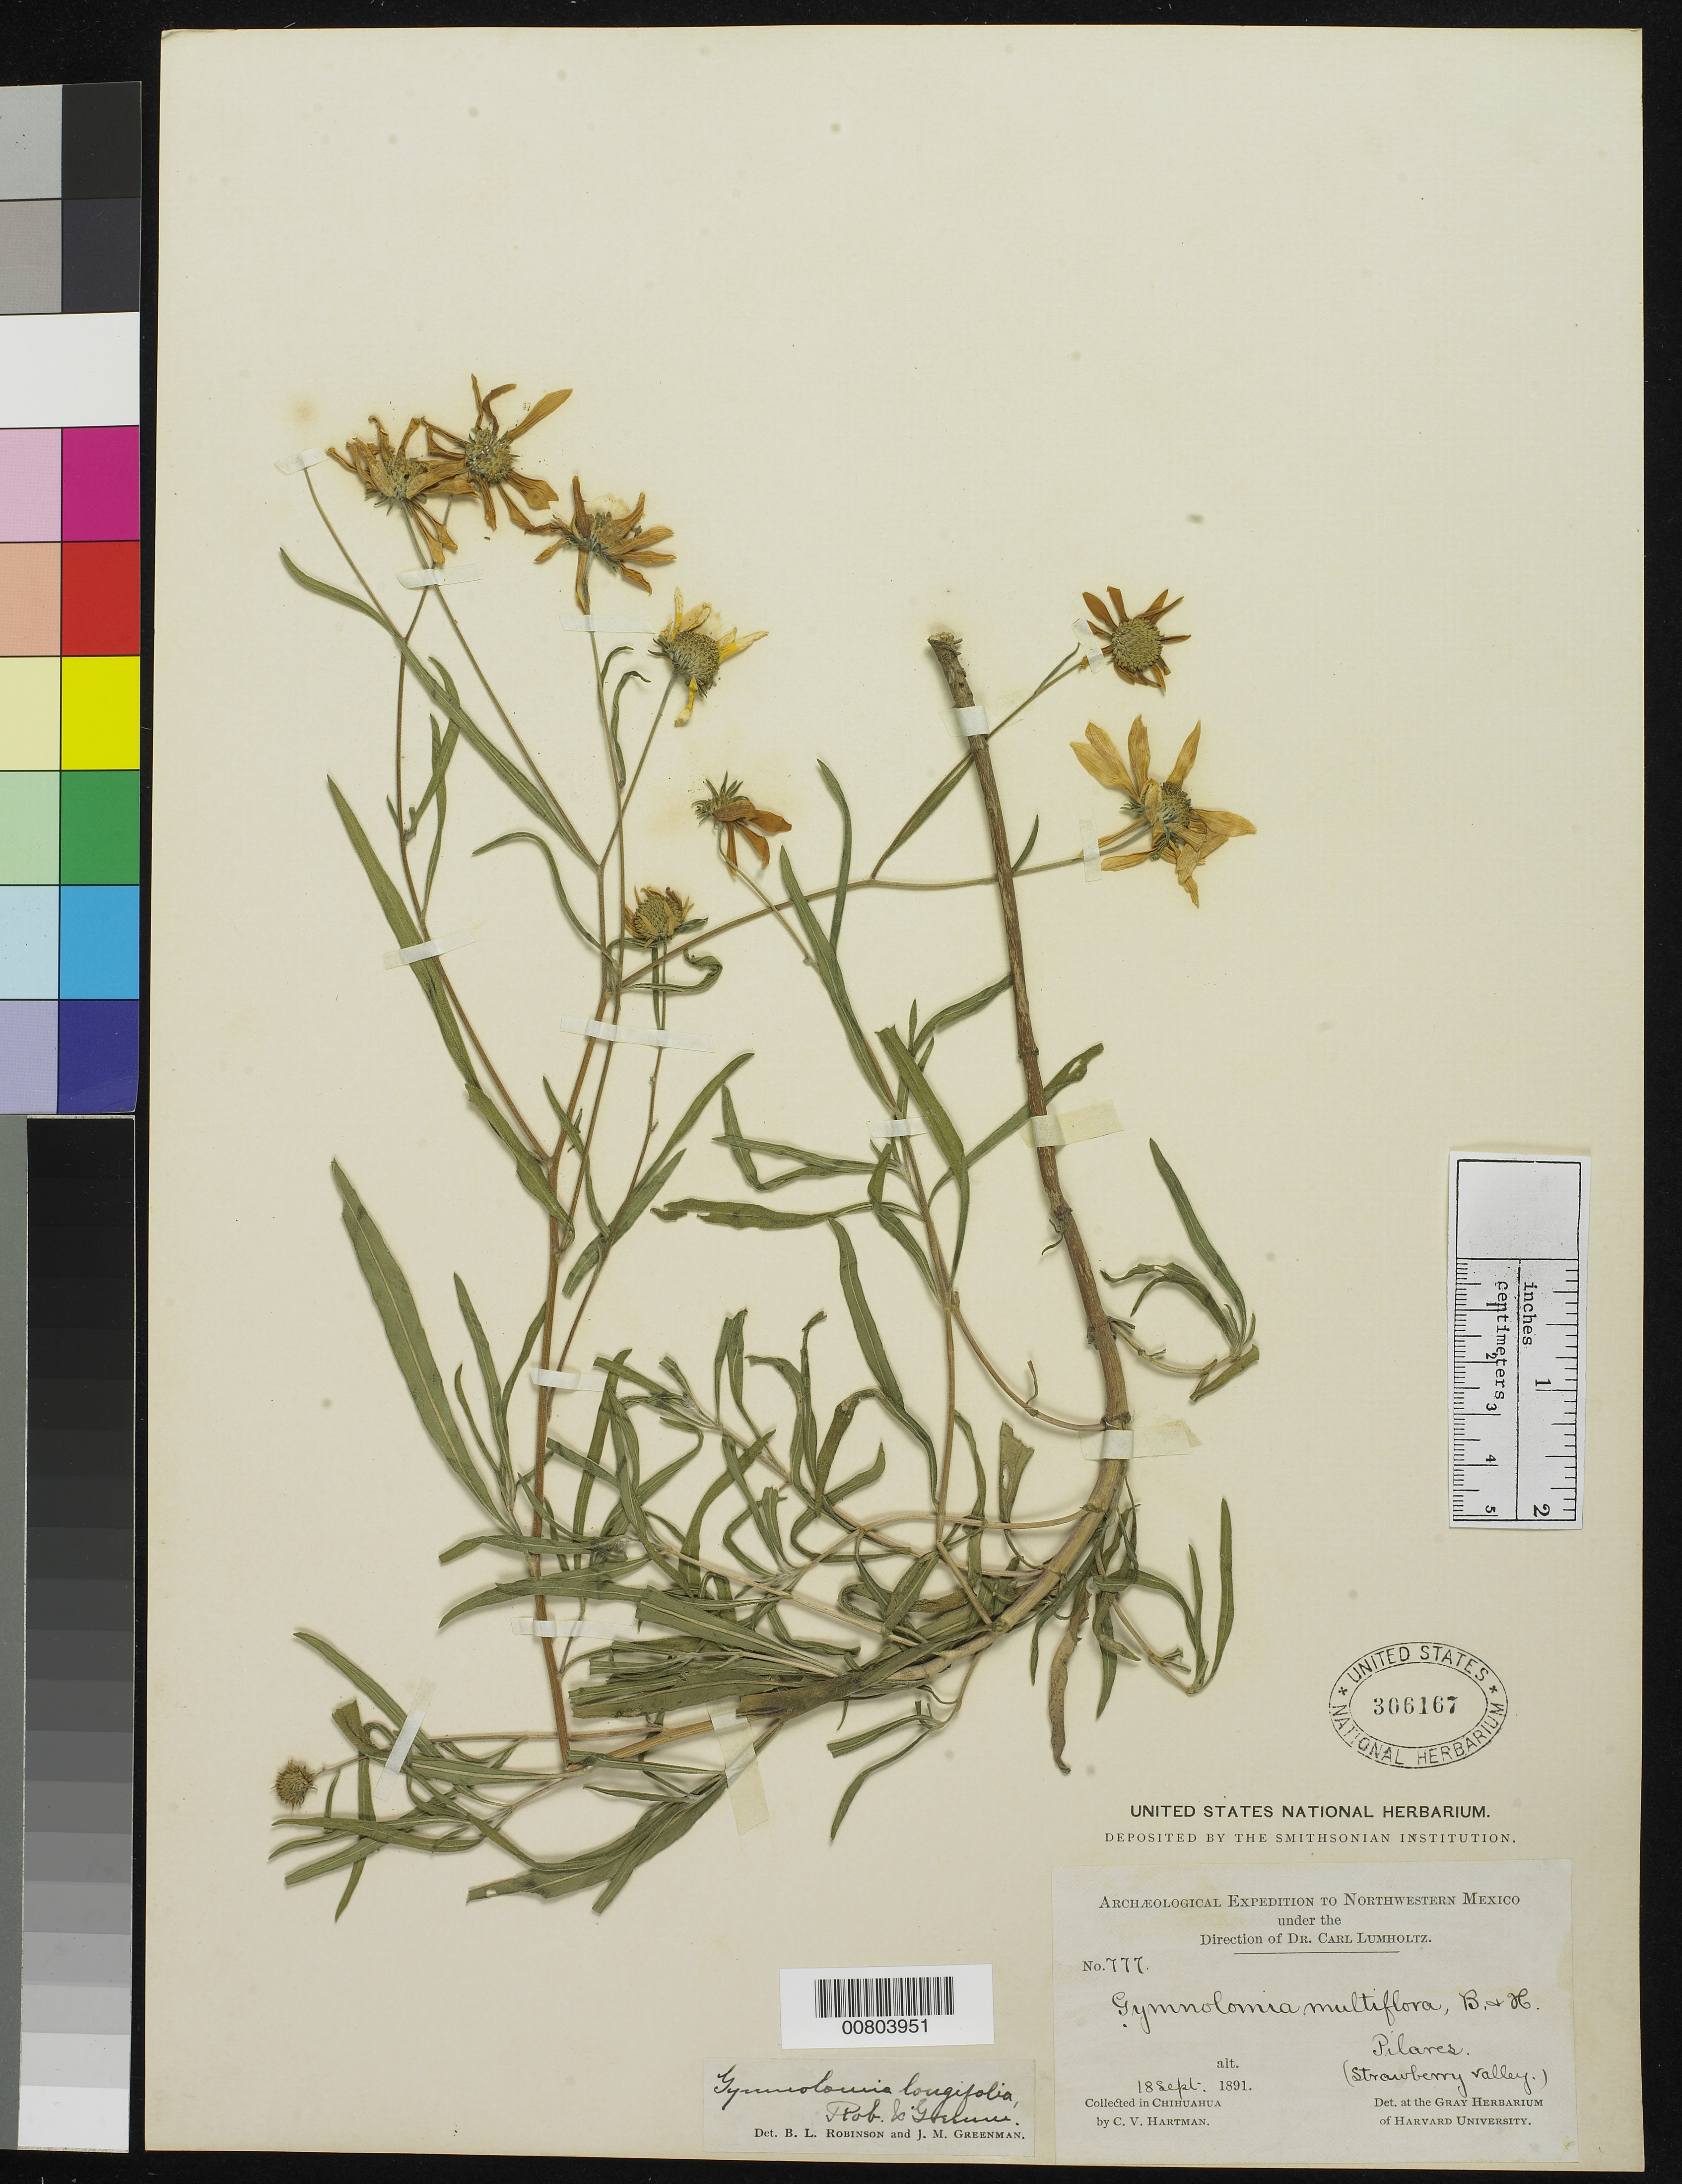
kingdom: Plantae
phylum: Tracheophyta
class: Magnoliopsida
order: Asterales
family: Asteraceae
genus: Heliomeris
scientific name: Heliomeris longifolia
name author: (B.L. Rob.) Cockerell & Greenm.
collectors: C. V. Hartman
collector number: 777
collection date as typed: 18 Sep 1891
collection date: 1891-09-18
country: Mexico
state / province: Chihuahua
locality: (strawberry valley) Pilares, Chihuahua.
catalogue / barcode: US 306167